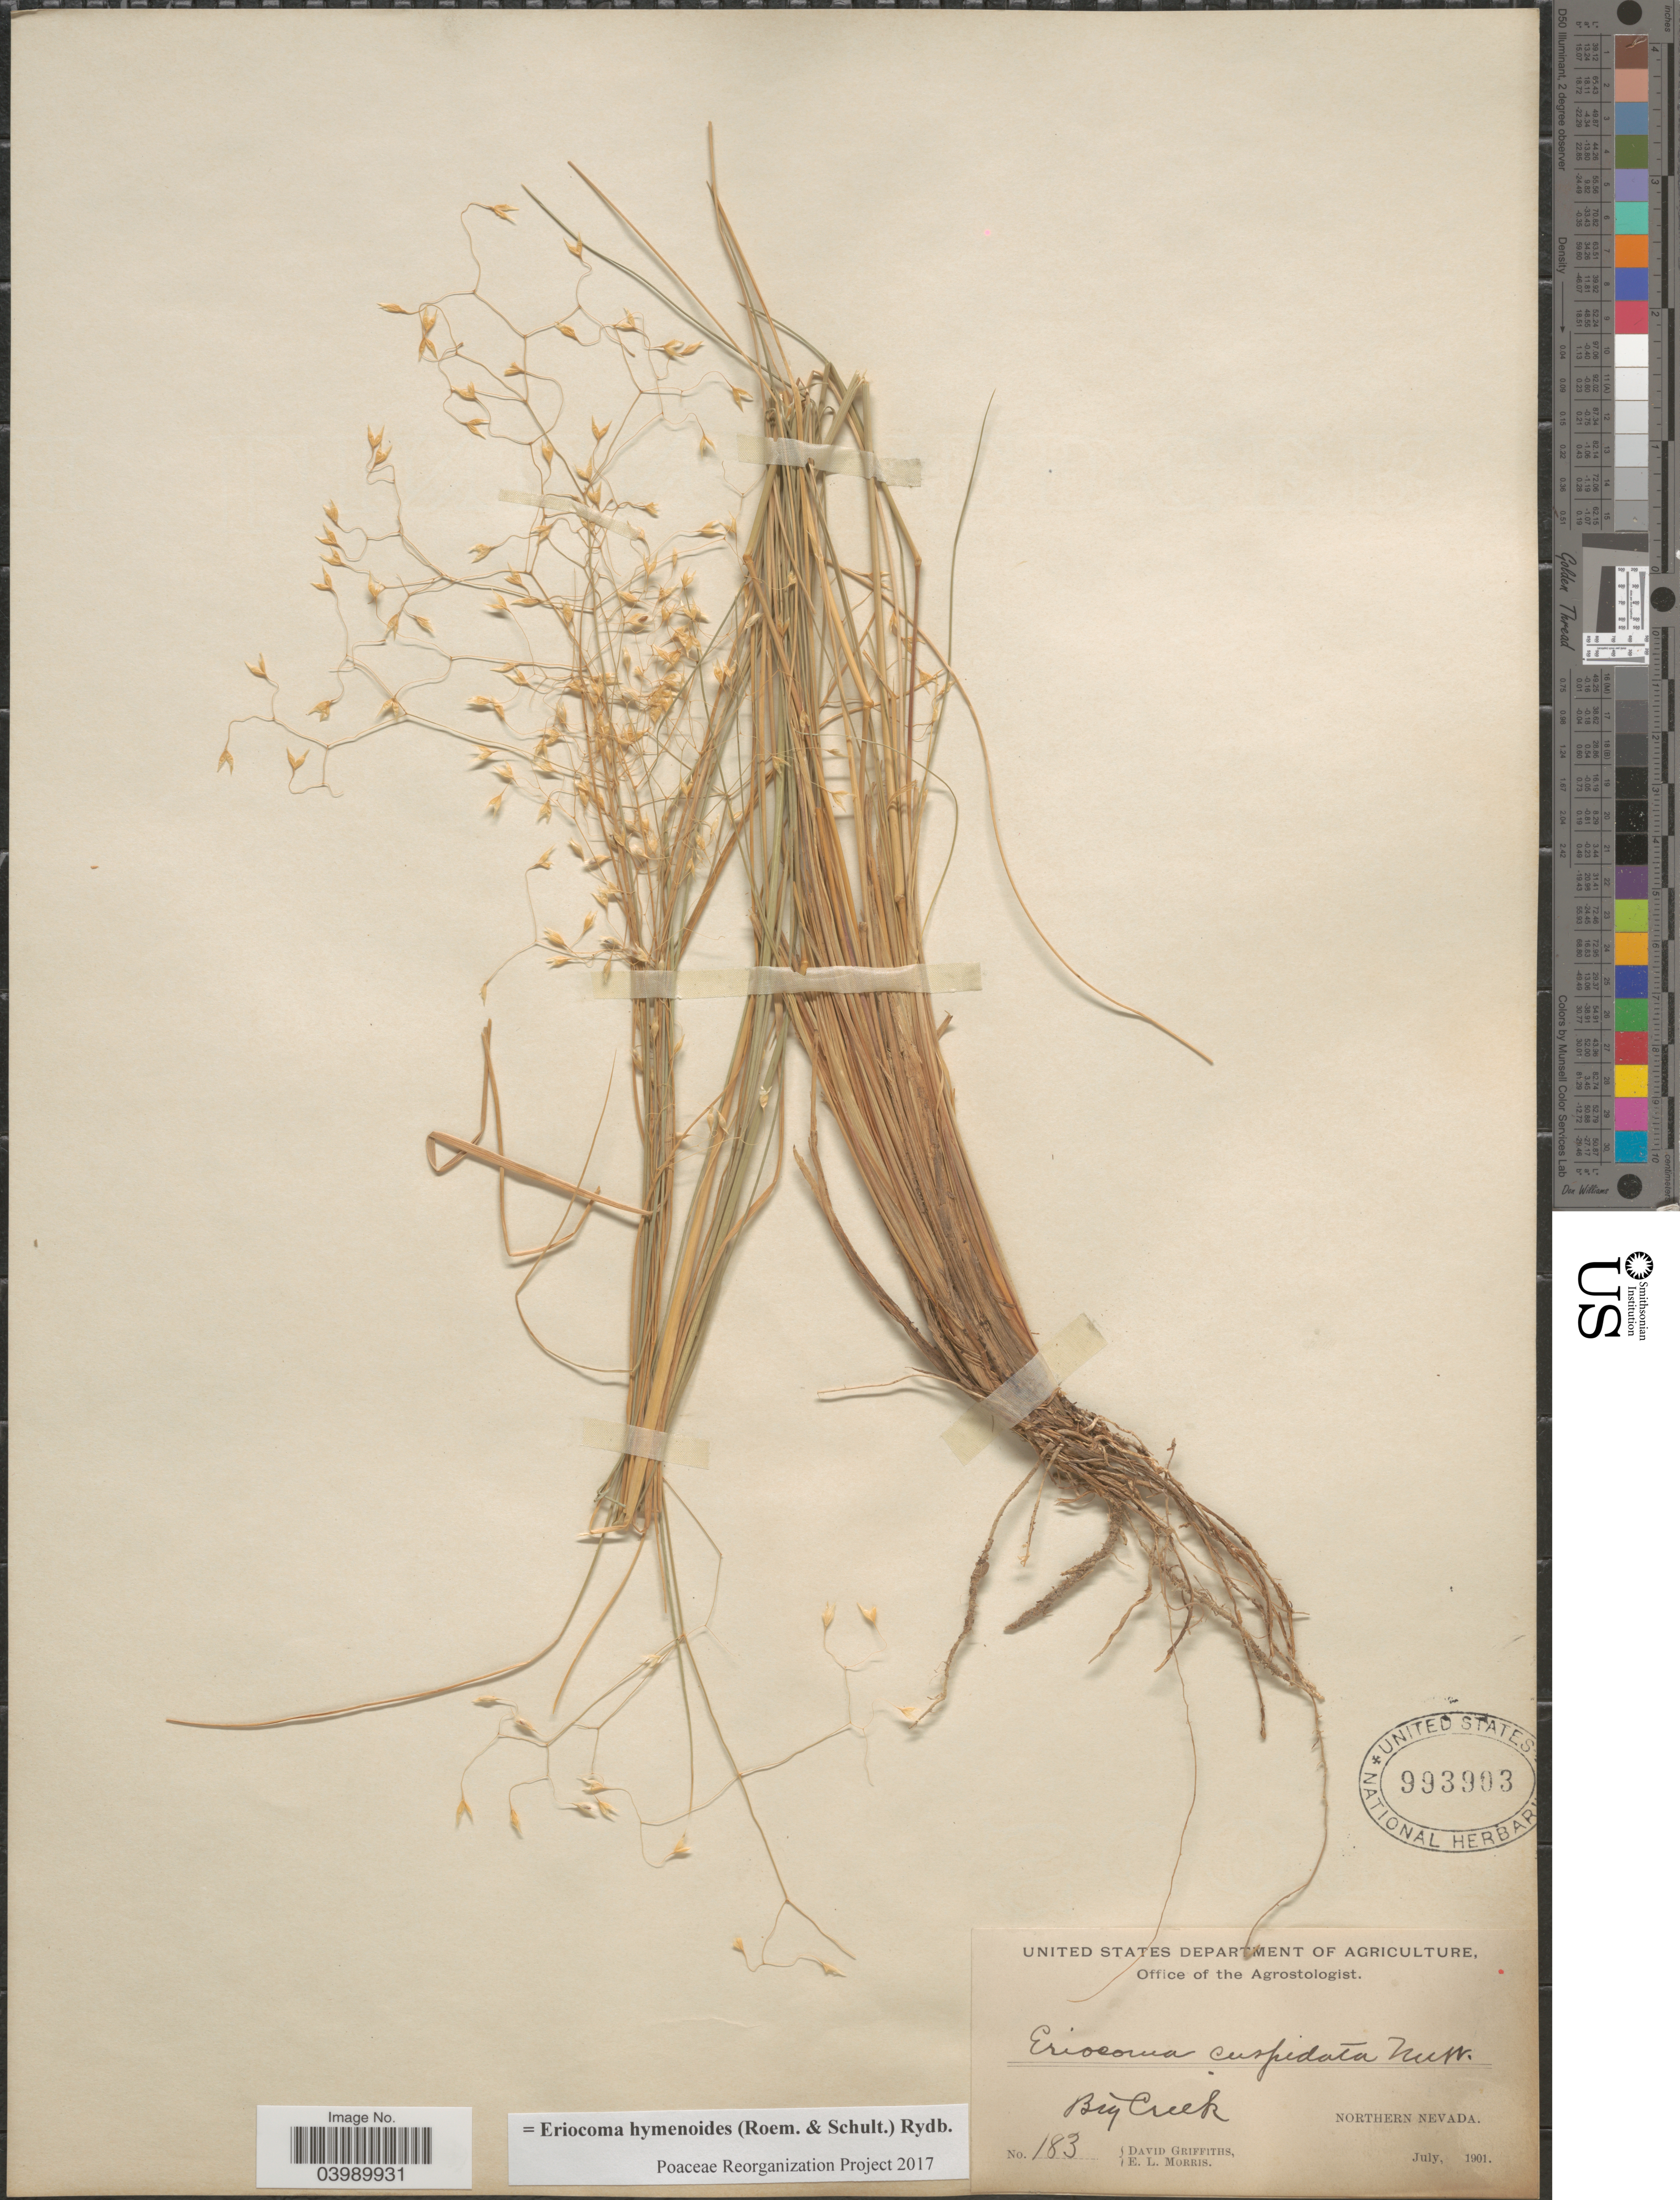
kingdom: Plantae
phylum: Tracheophyta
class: Liliopsida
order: Poales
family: Poaceae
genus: Eriocoma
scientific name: Eriocoma hymenoides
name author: (Roem. & Schult.) Rydb.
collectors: D. Griffiths & E. Morris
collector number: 183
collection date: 1901-07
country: United States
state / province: Nevada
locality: Big Creek, Northern Nevada.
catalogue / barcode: US 993903